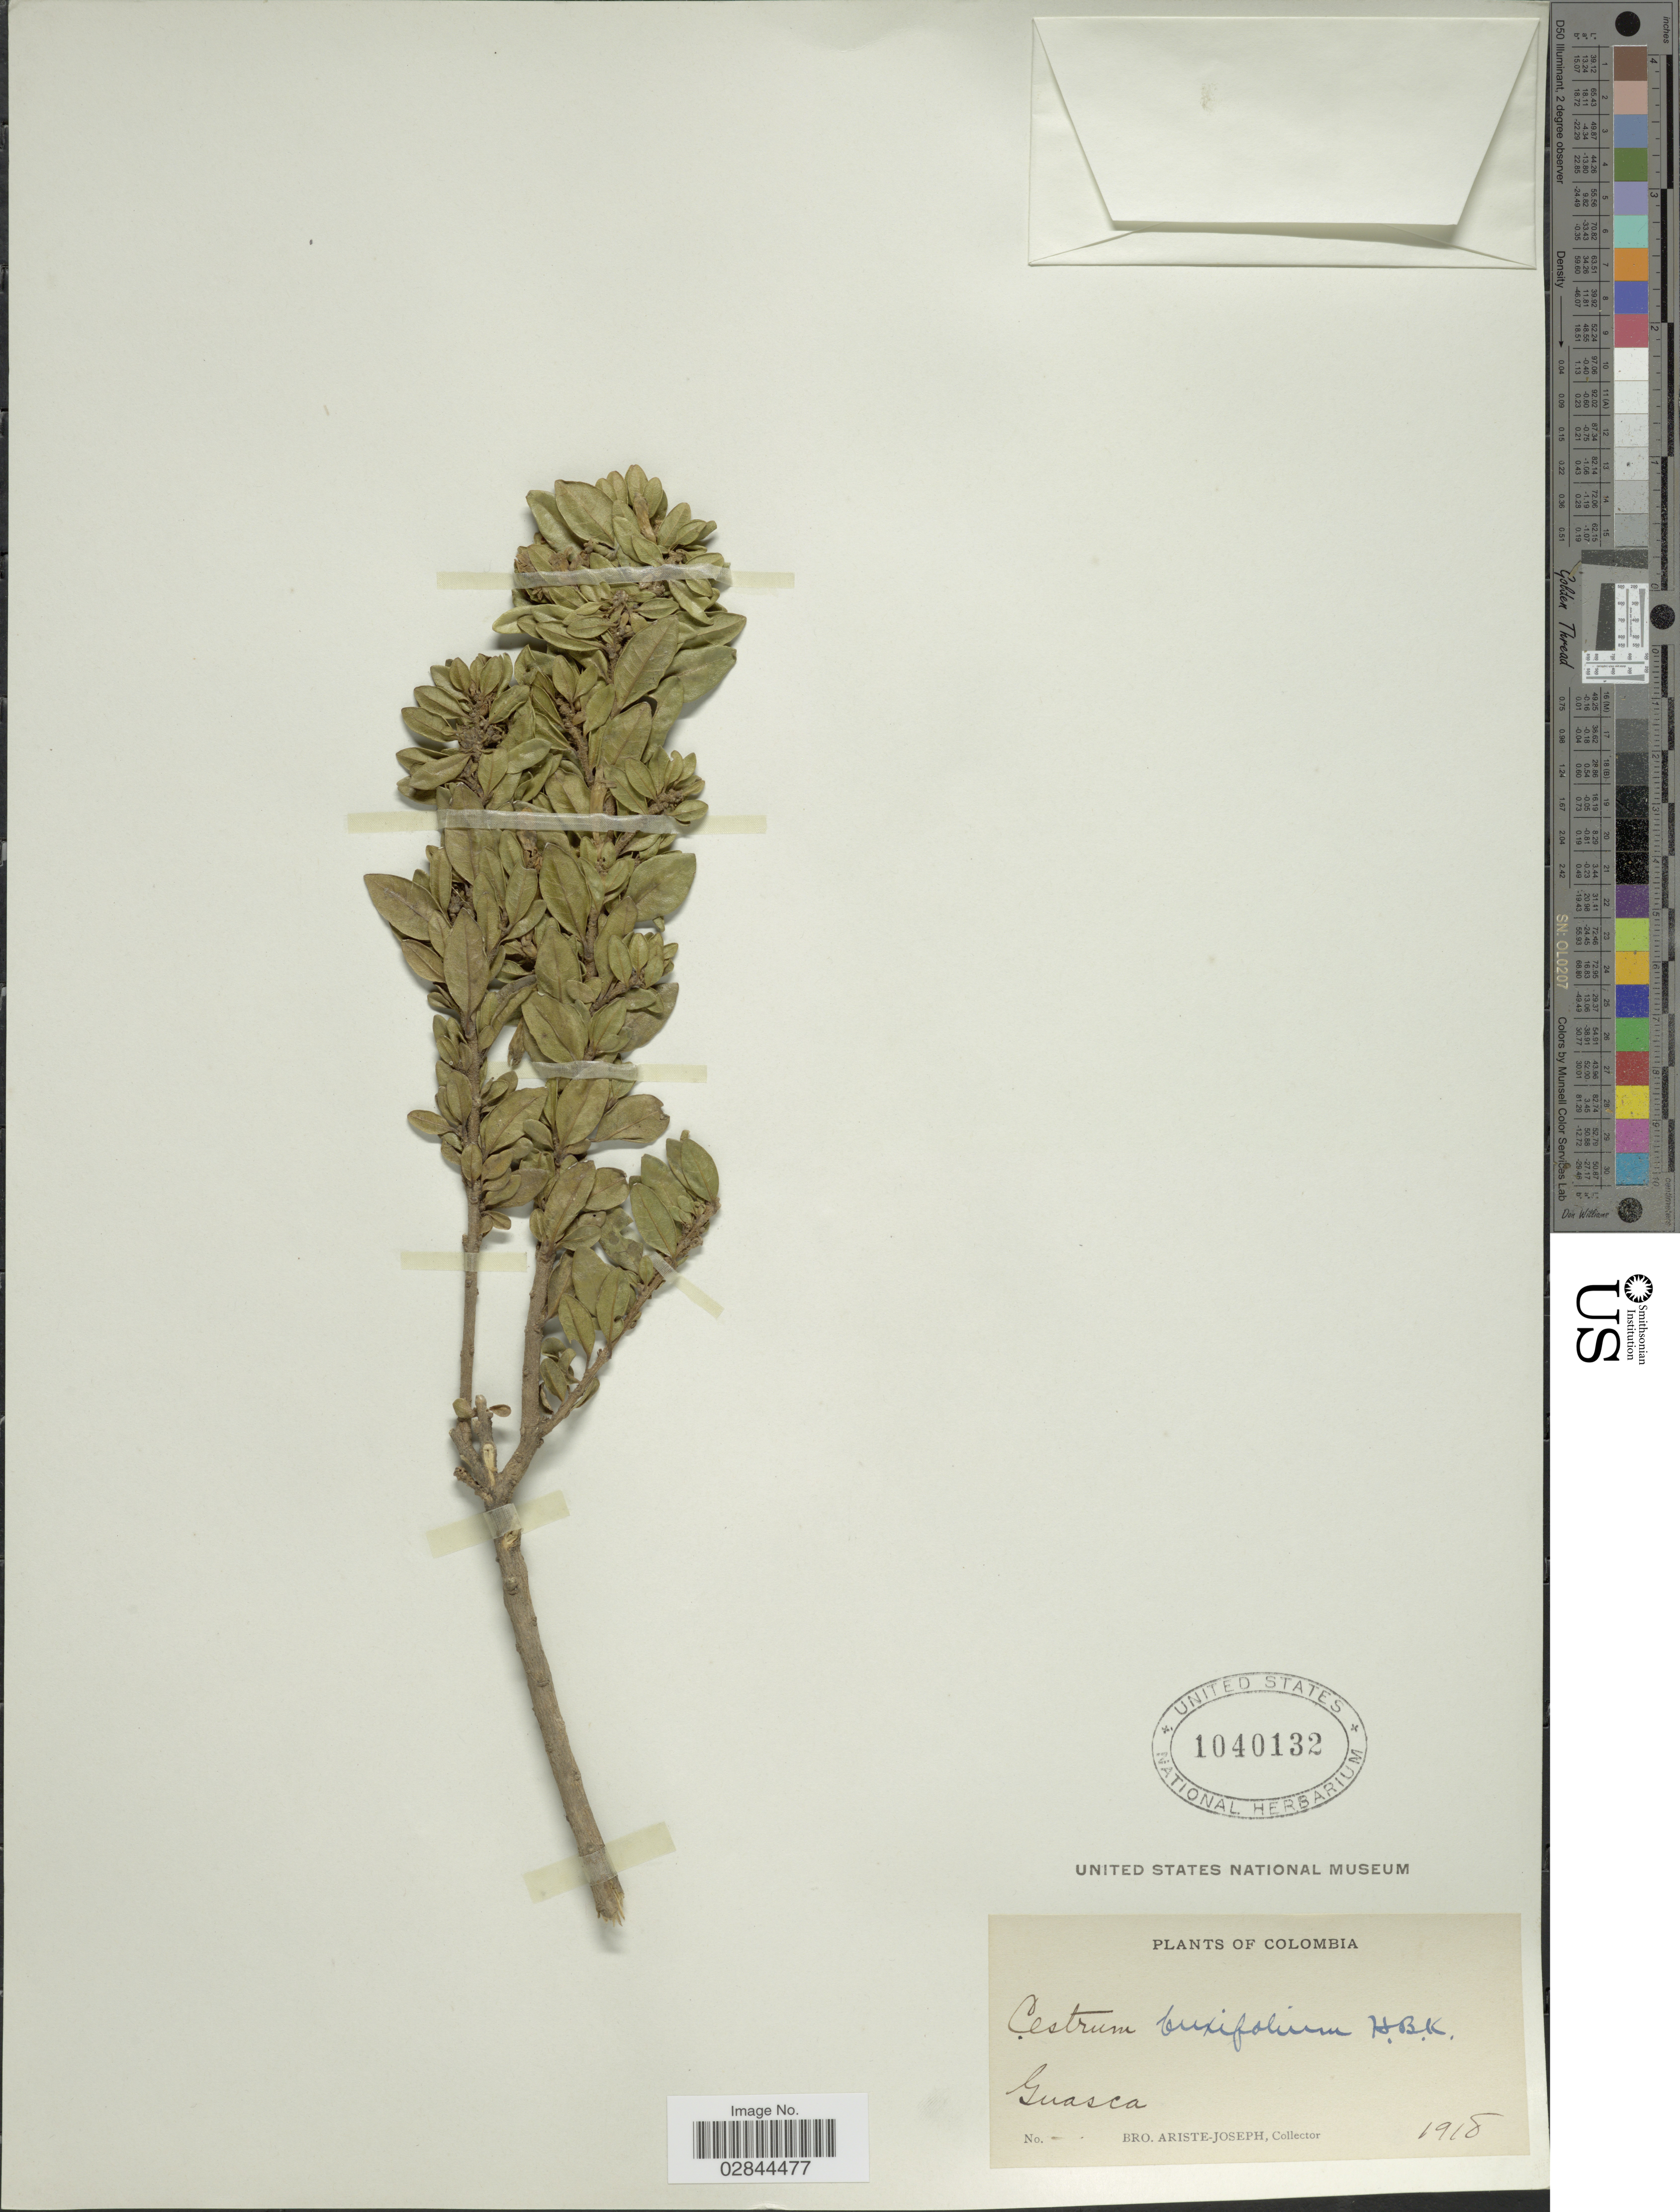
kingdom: Plantae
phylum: Tracheophyta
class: Magnoliopsida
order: Solanales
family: Solanaceae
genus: Cestrum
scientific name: Cestrum buxifolium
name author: Kunth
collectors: Bro. Ariste-Joseph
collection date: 1918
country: Colombia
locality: Guasca.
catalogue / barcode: US 1040132